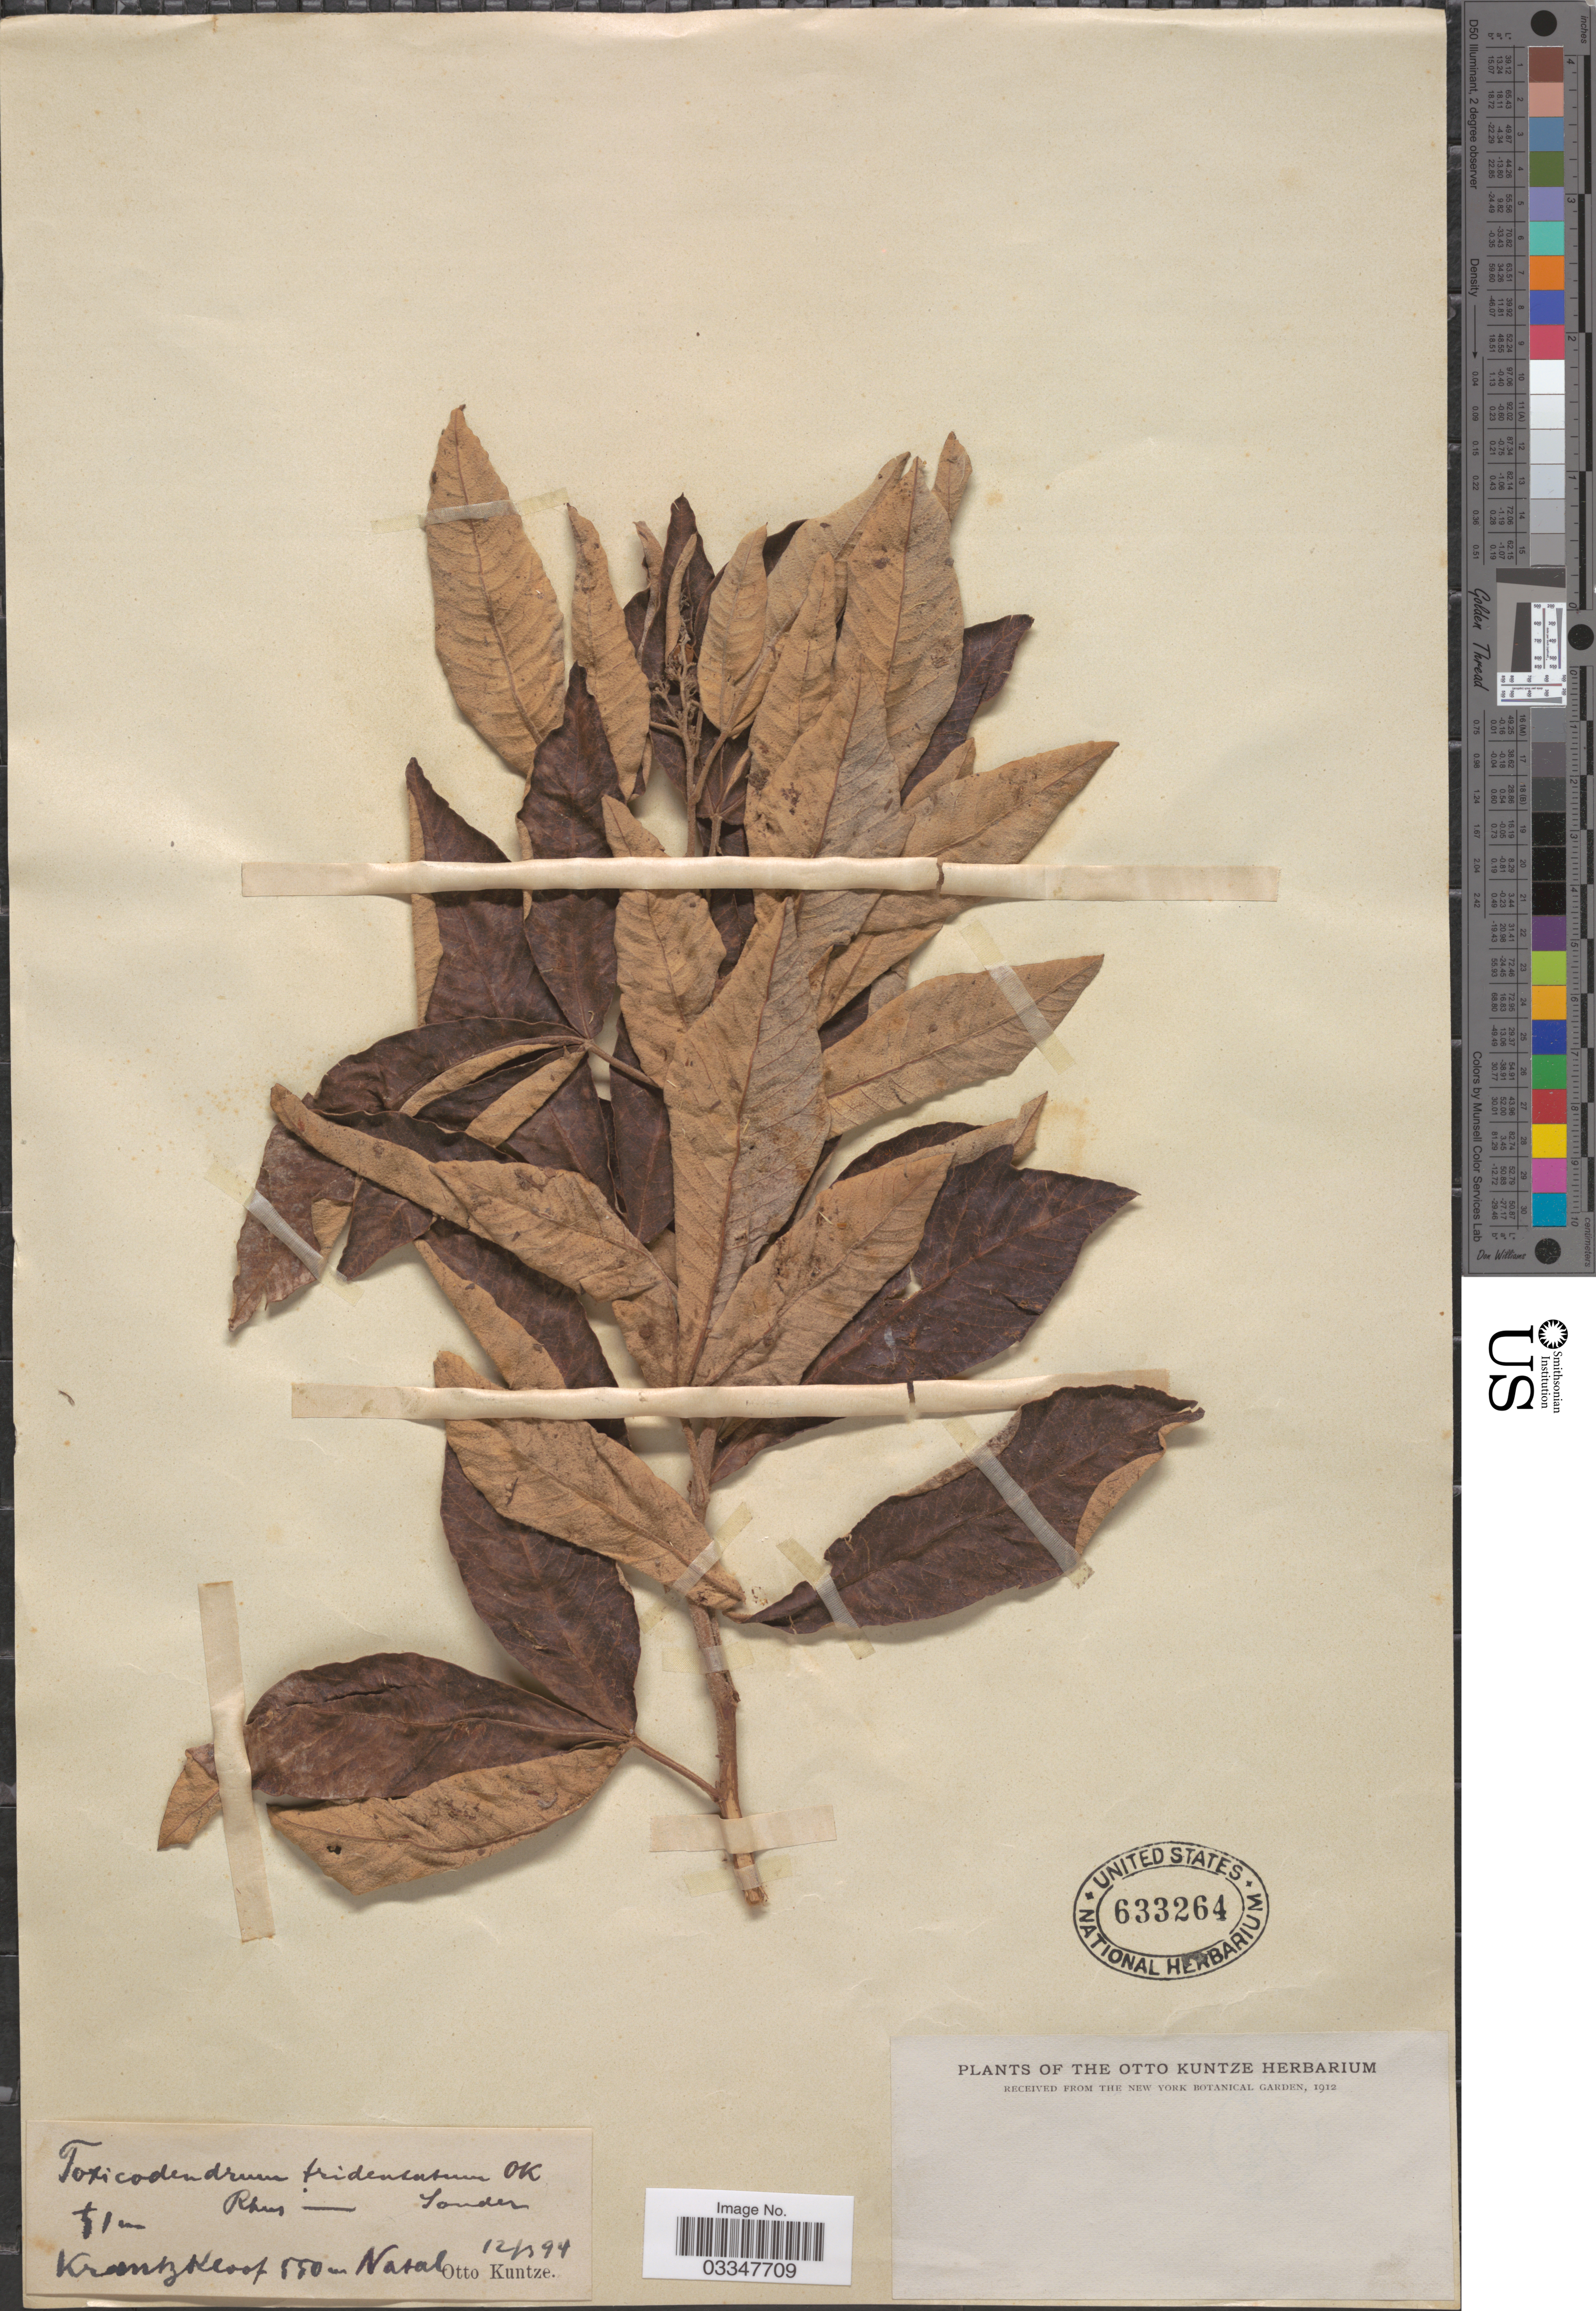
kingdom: Plantae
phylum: Tracheophyta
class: Magnoliopsida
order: Sapindales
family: Anacardiaceae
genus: Rhus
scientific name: Rhus tridentata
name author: L. f.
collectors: C.E.O. Kuntze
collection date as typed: Transcribed d/m/y: 12/3/94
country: South Africa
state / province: KwaZulu-Natal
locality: Kranzkloof, Natal.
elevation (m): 550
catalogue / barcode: US 633264